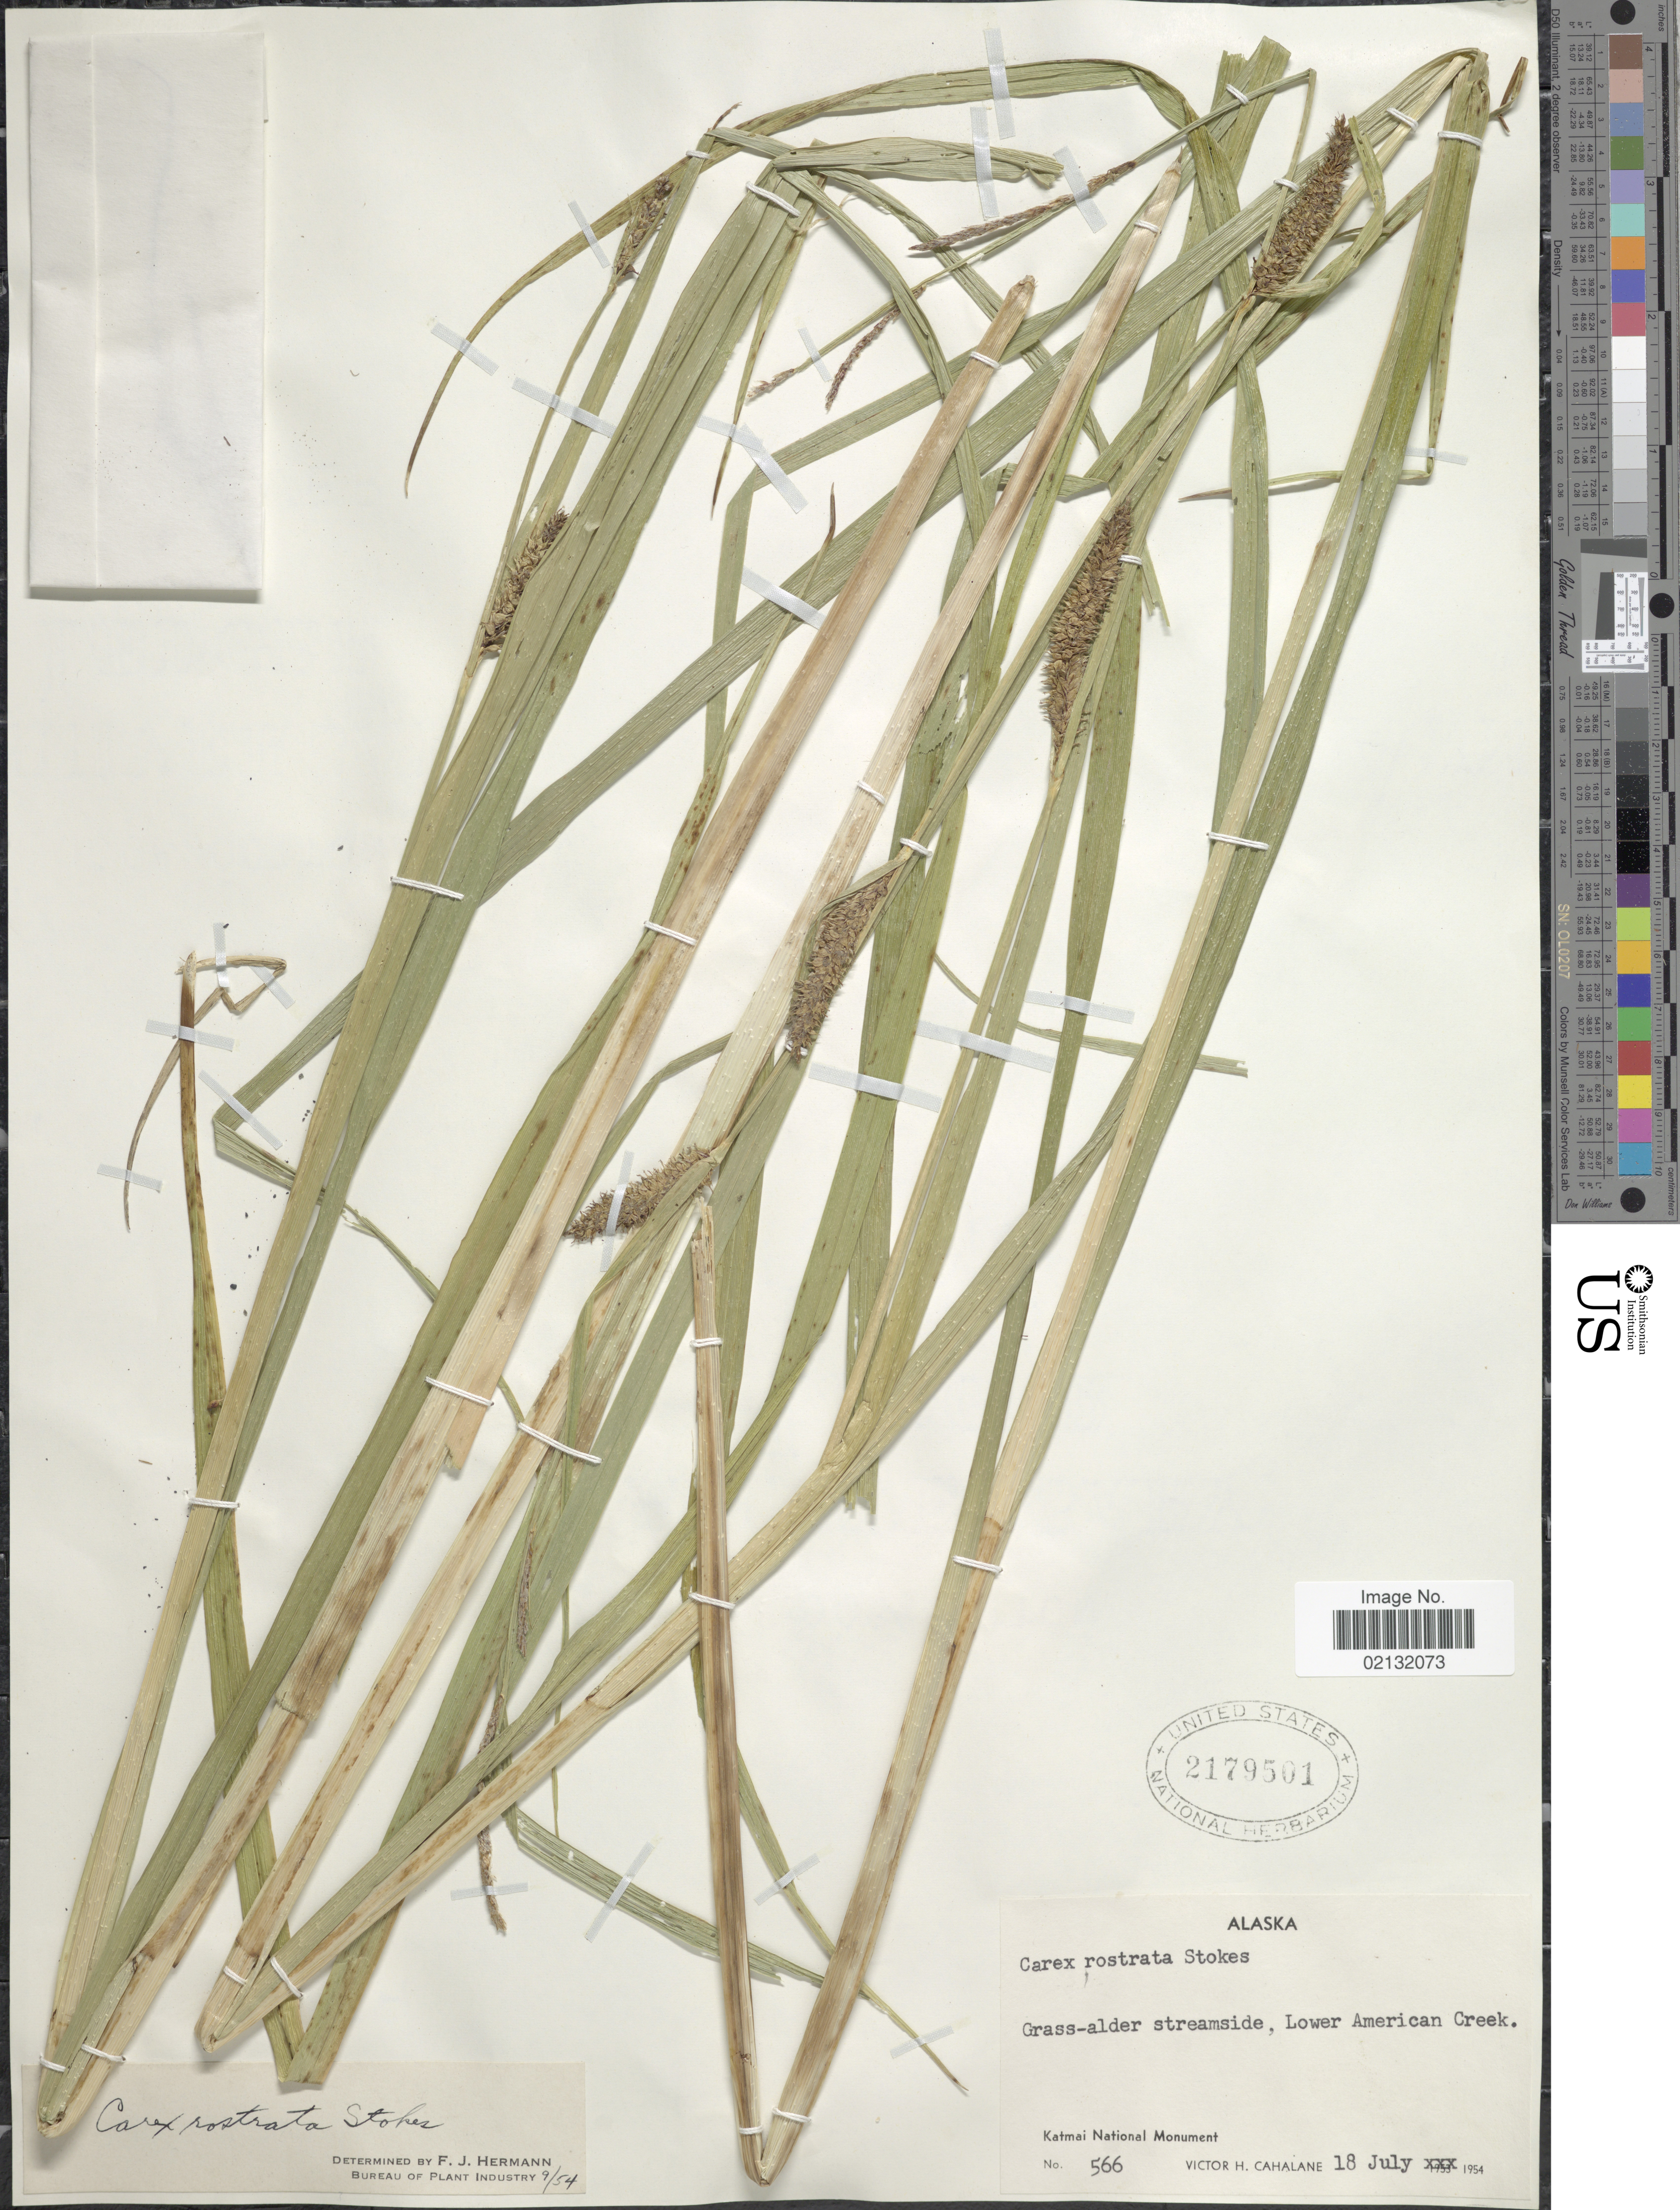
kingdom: Plantae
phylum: Tracheophyta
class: Liliopsida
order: Poales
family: Cyperaceae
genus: Carex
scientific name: Carex rostrata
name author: Stokes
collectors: V. Cahalane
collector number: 566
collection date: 1954-07-18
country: United States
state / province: Alaska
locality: Grass-alder streamside, Lower American Creek. Katmai National Monument.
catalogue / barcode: US 2179501